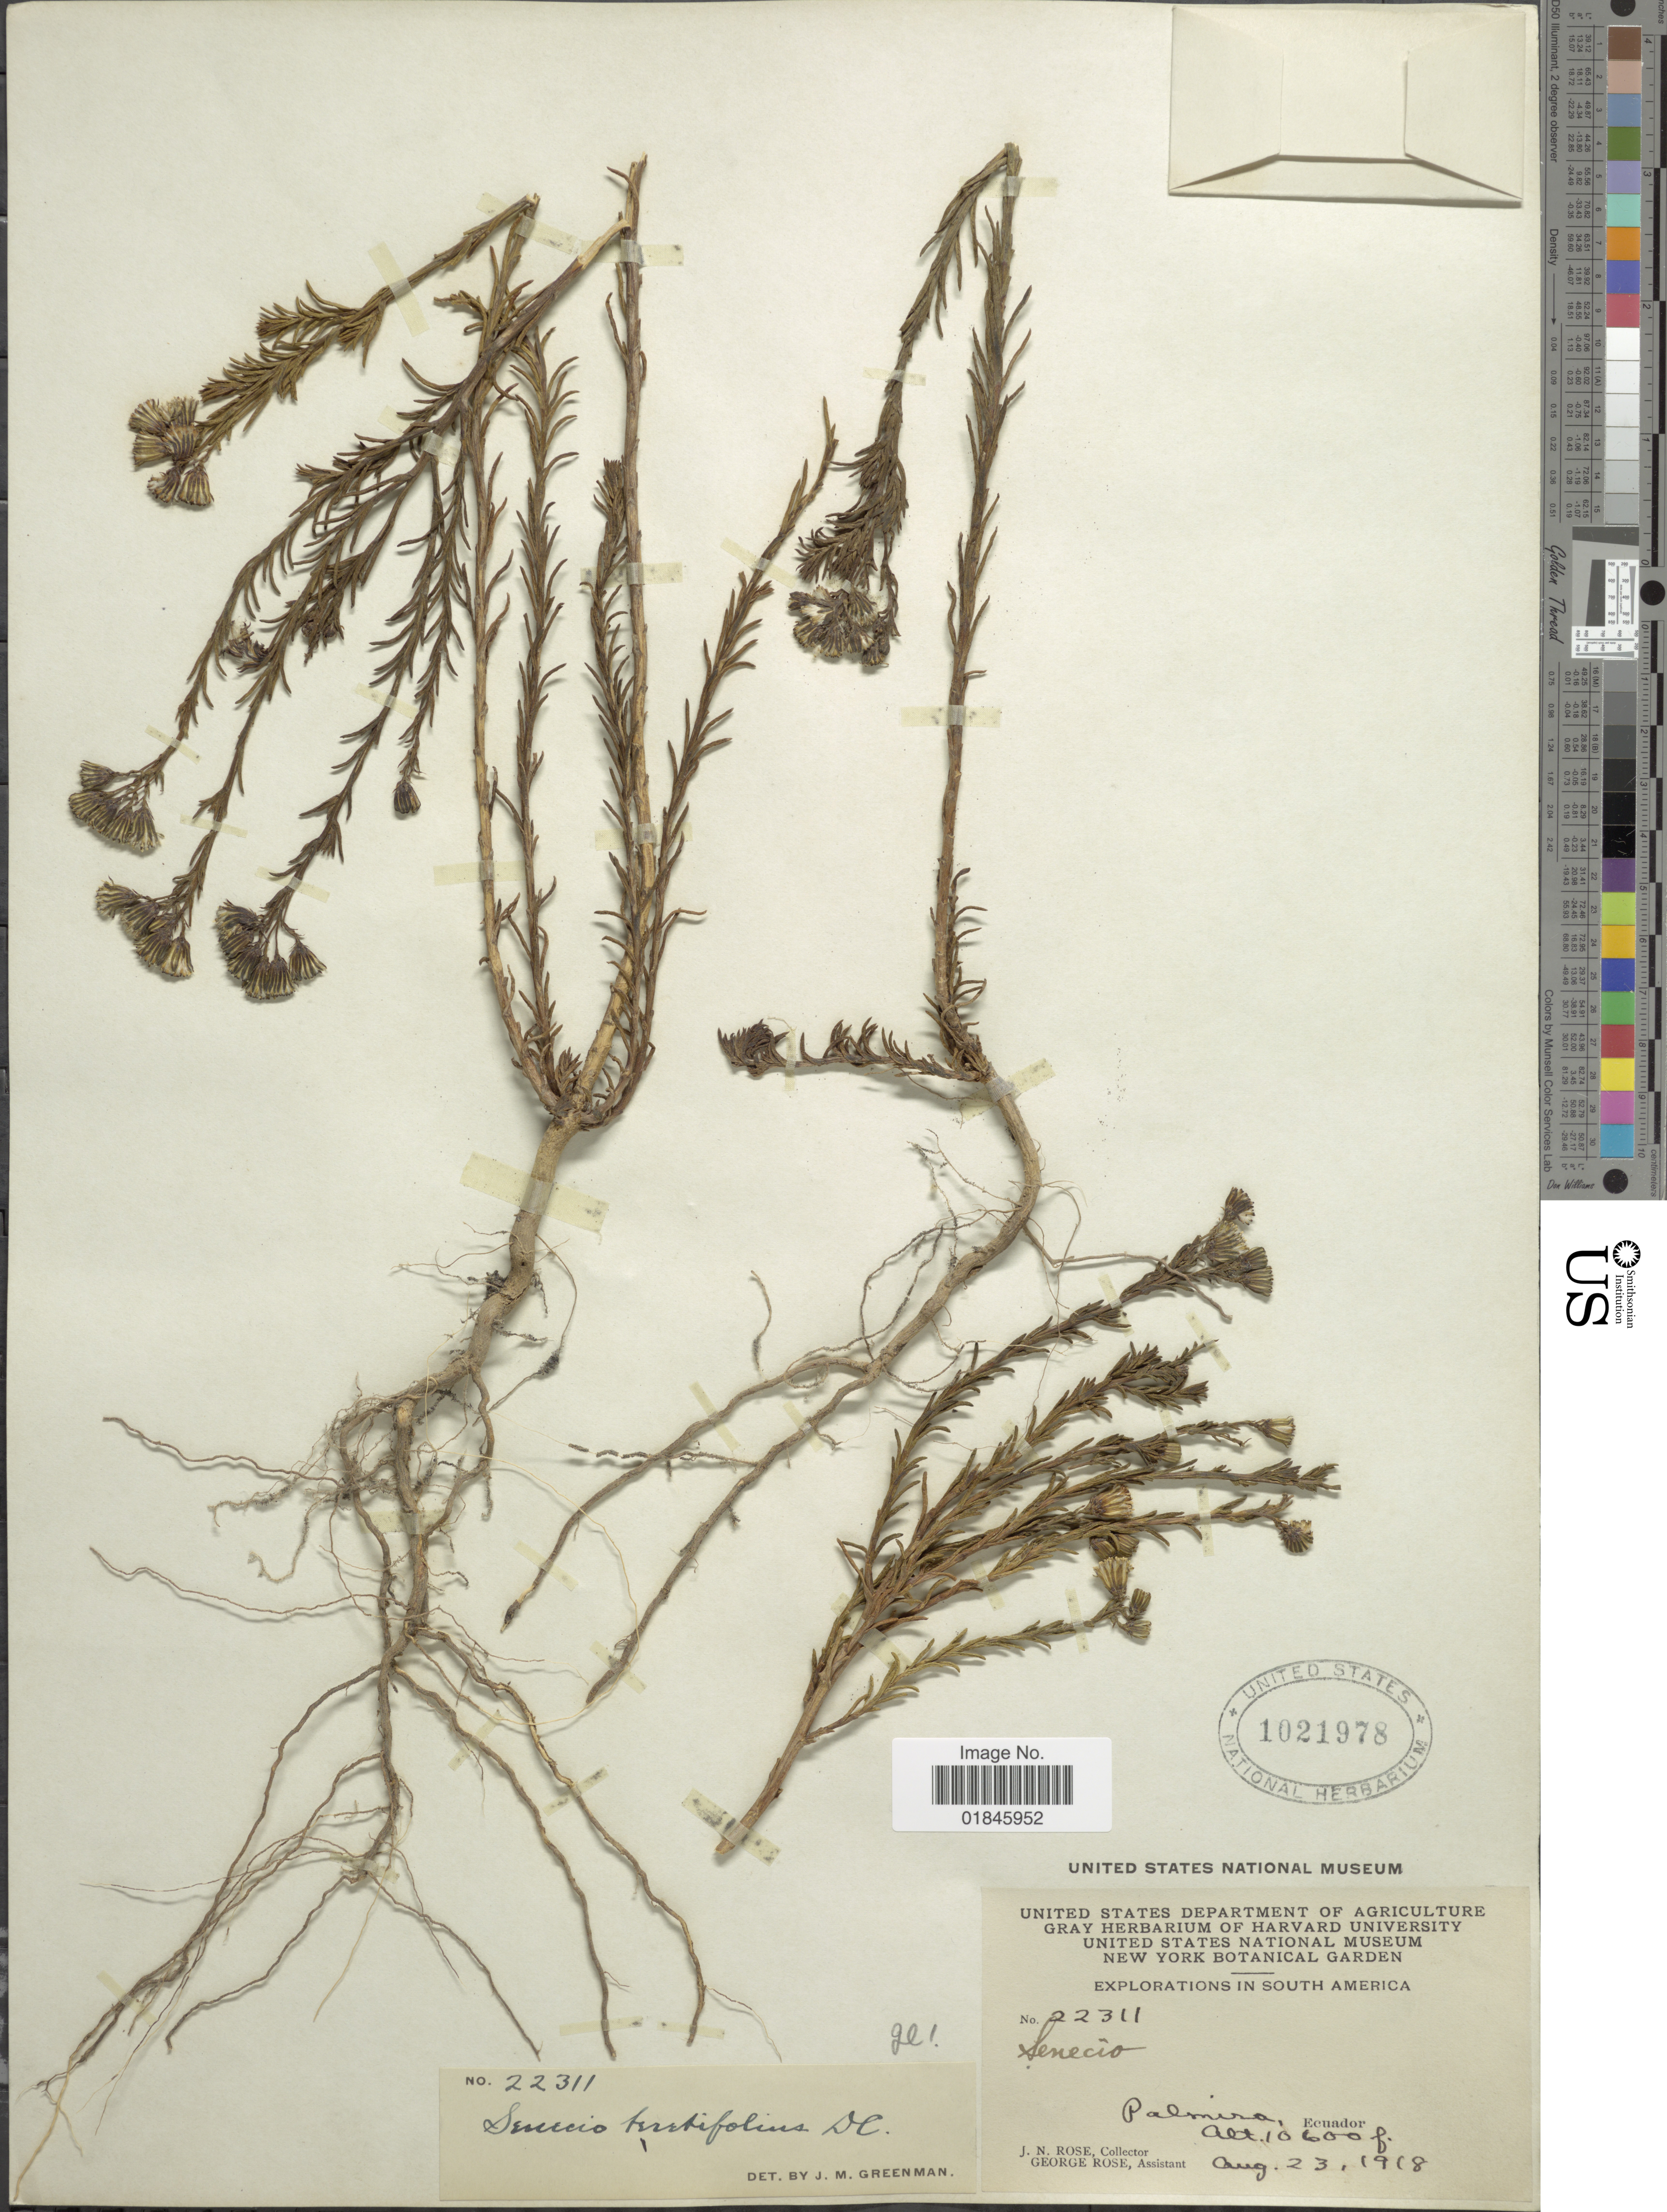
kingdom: Plantae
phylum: Tracheophyta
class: Magnoliopsida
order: Asterales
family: Asteraceae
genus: Pentacalia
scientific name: Pentacalia teretifolia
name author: (Kunth) Cuatrec.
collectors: J. N. Rose & G. Rose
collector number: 22311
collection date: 1918-08-23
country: Ecuador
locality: Palmira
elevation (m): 3231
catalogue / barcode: US 1021978